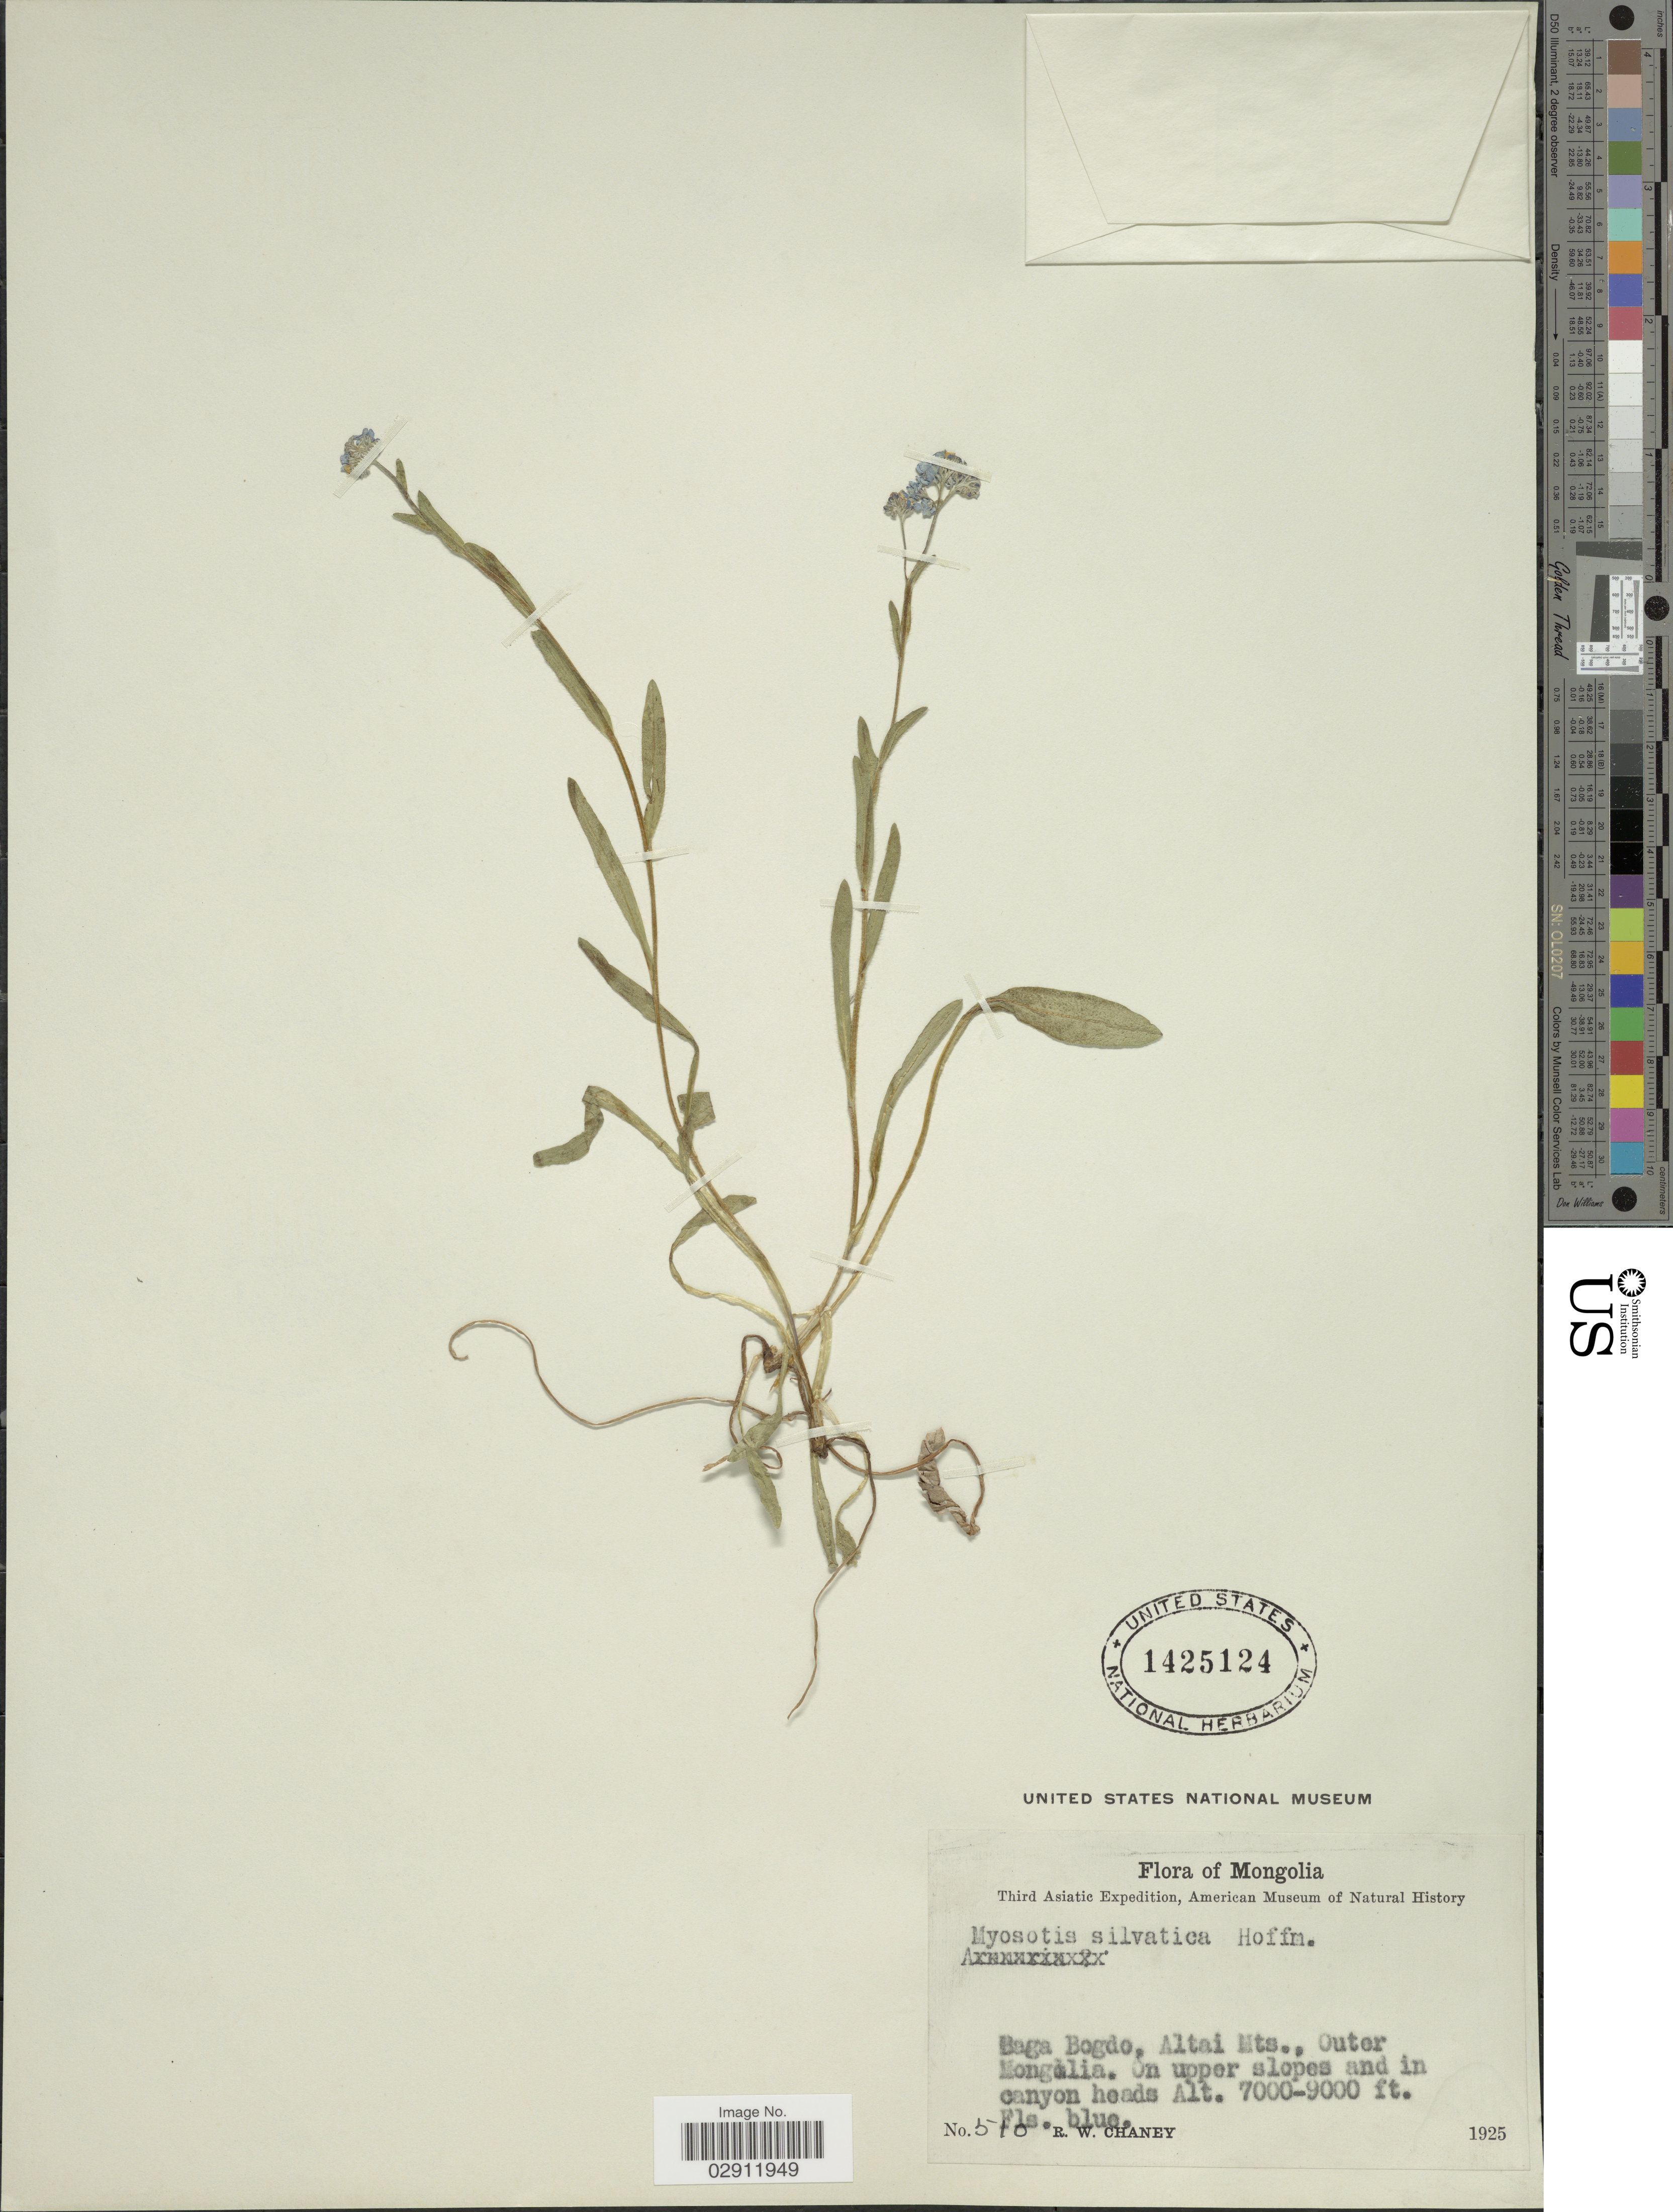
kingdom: Plantae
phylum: Tracheophyta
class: Magnoliopsida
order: Boraginales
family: Boraginaceae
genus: Myosotis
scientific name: Myosotis sylvatica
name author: Ehrh. ex Hoffm.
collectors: R. Chaney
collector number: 510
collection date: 1925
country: Mongolia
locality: Baga Bogdo, Altai Mts., Outer Mongolia. On upper slopes and in canyon heads.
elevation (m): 2134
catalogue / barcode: US 1425124